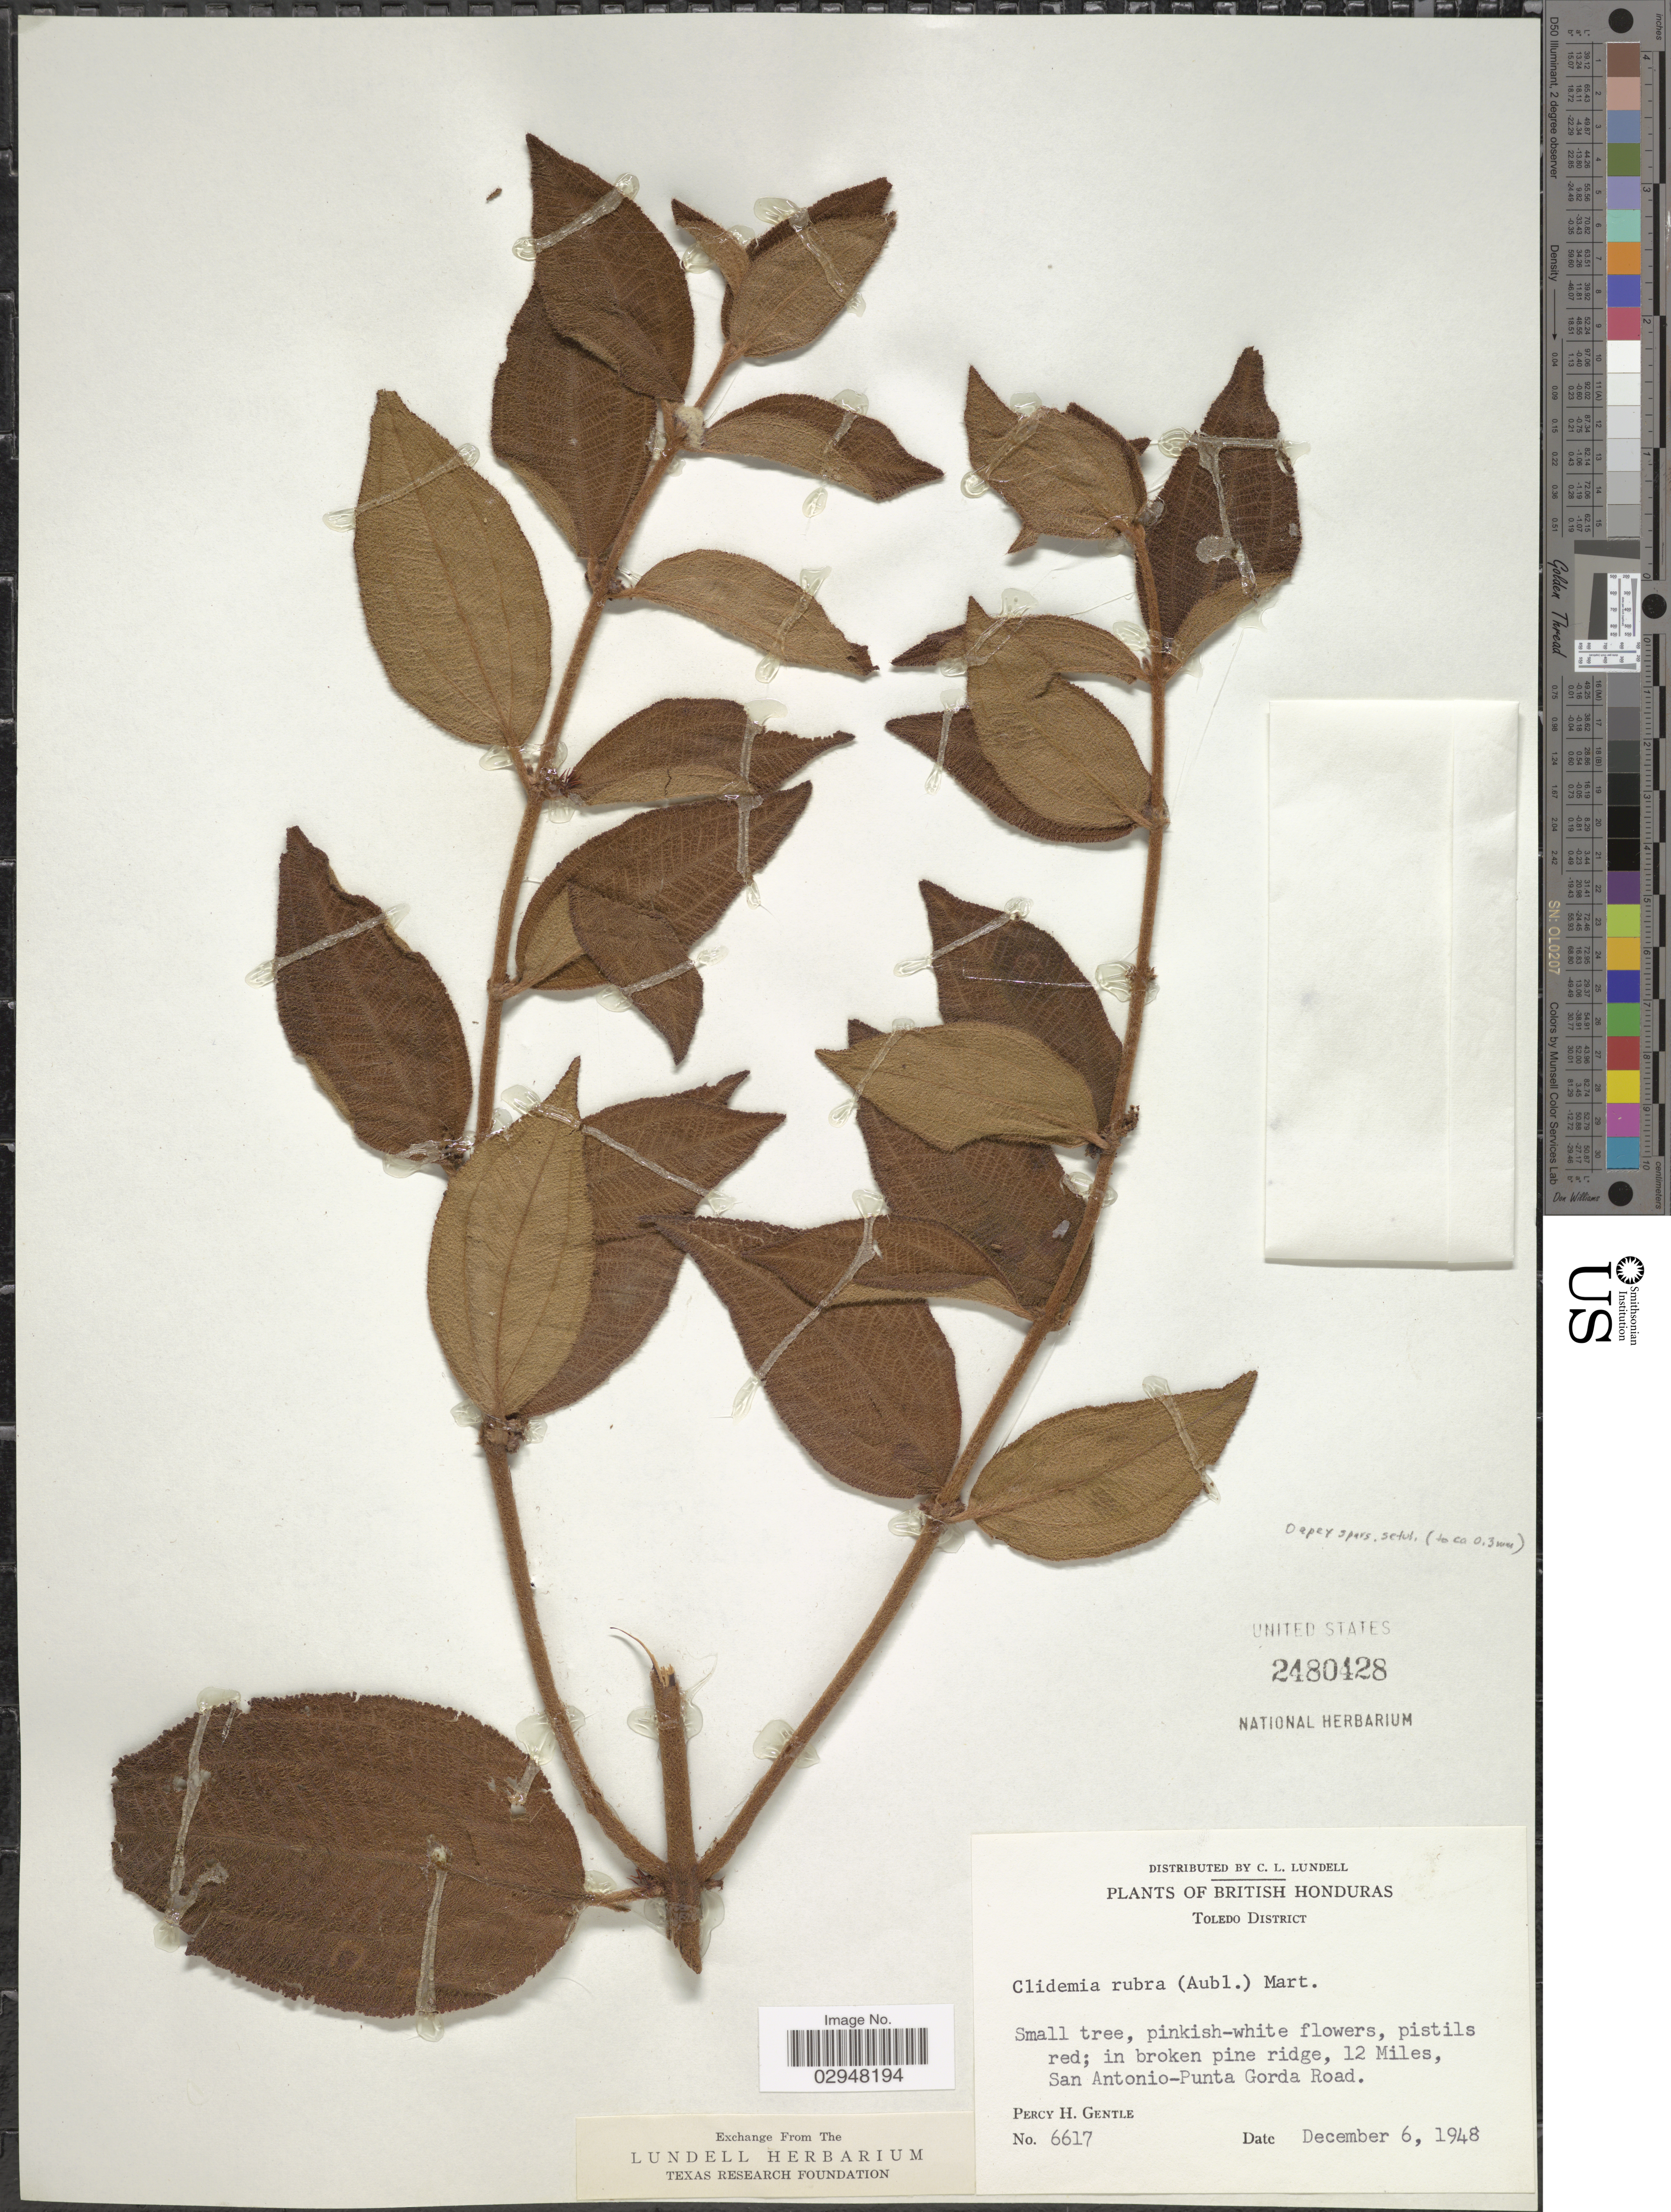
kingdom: Plantae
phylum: Tracheophyta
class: Magnoliopsida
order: Myrtales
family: Melastomataceae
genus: Clidemia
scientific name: Clidemia rubra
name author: (Aubl.) Mart.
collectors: P. H. Gentle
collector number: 6617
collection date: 1948-12-06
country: Belize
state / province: Toledo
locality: British Honduras. Toledo District. 12 Miles, San Antonio-Punta Gorda Road.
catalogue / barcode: US 2480428